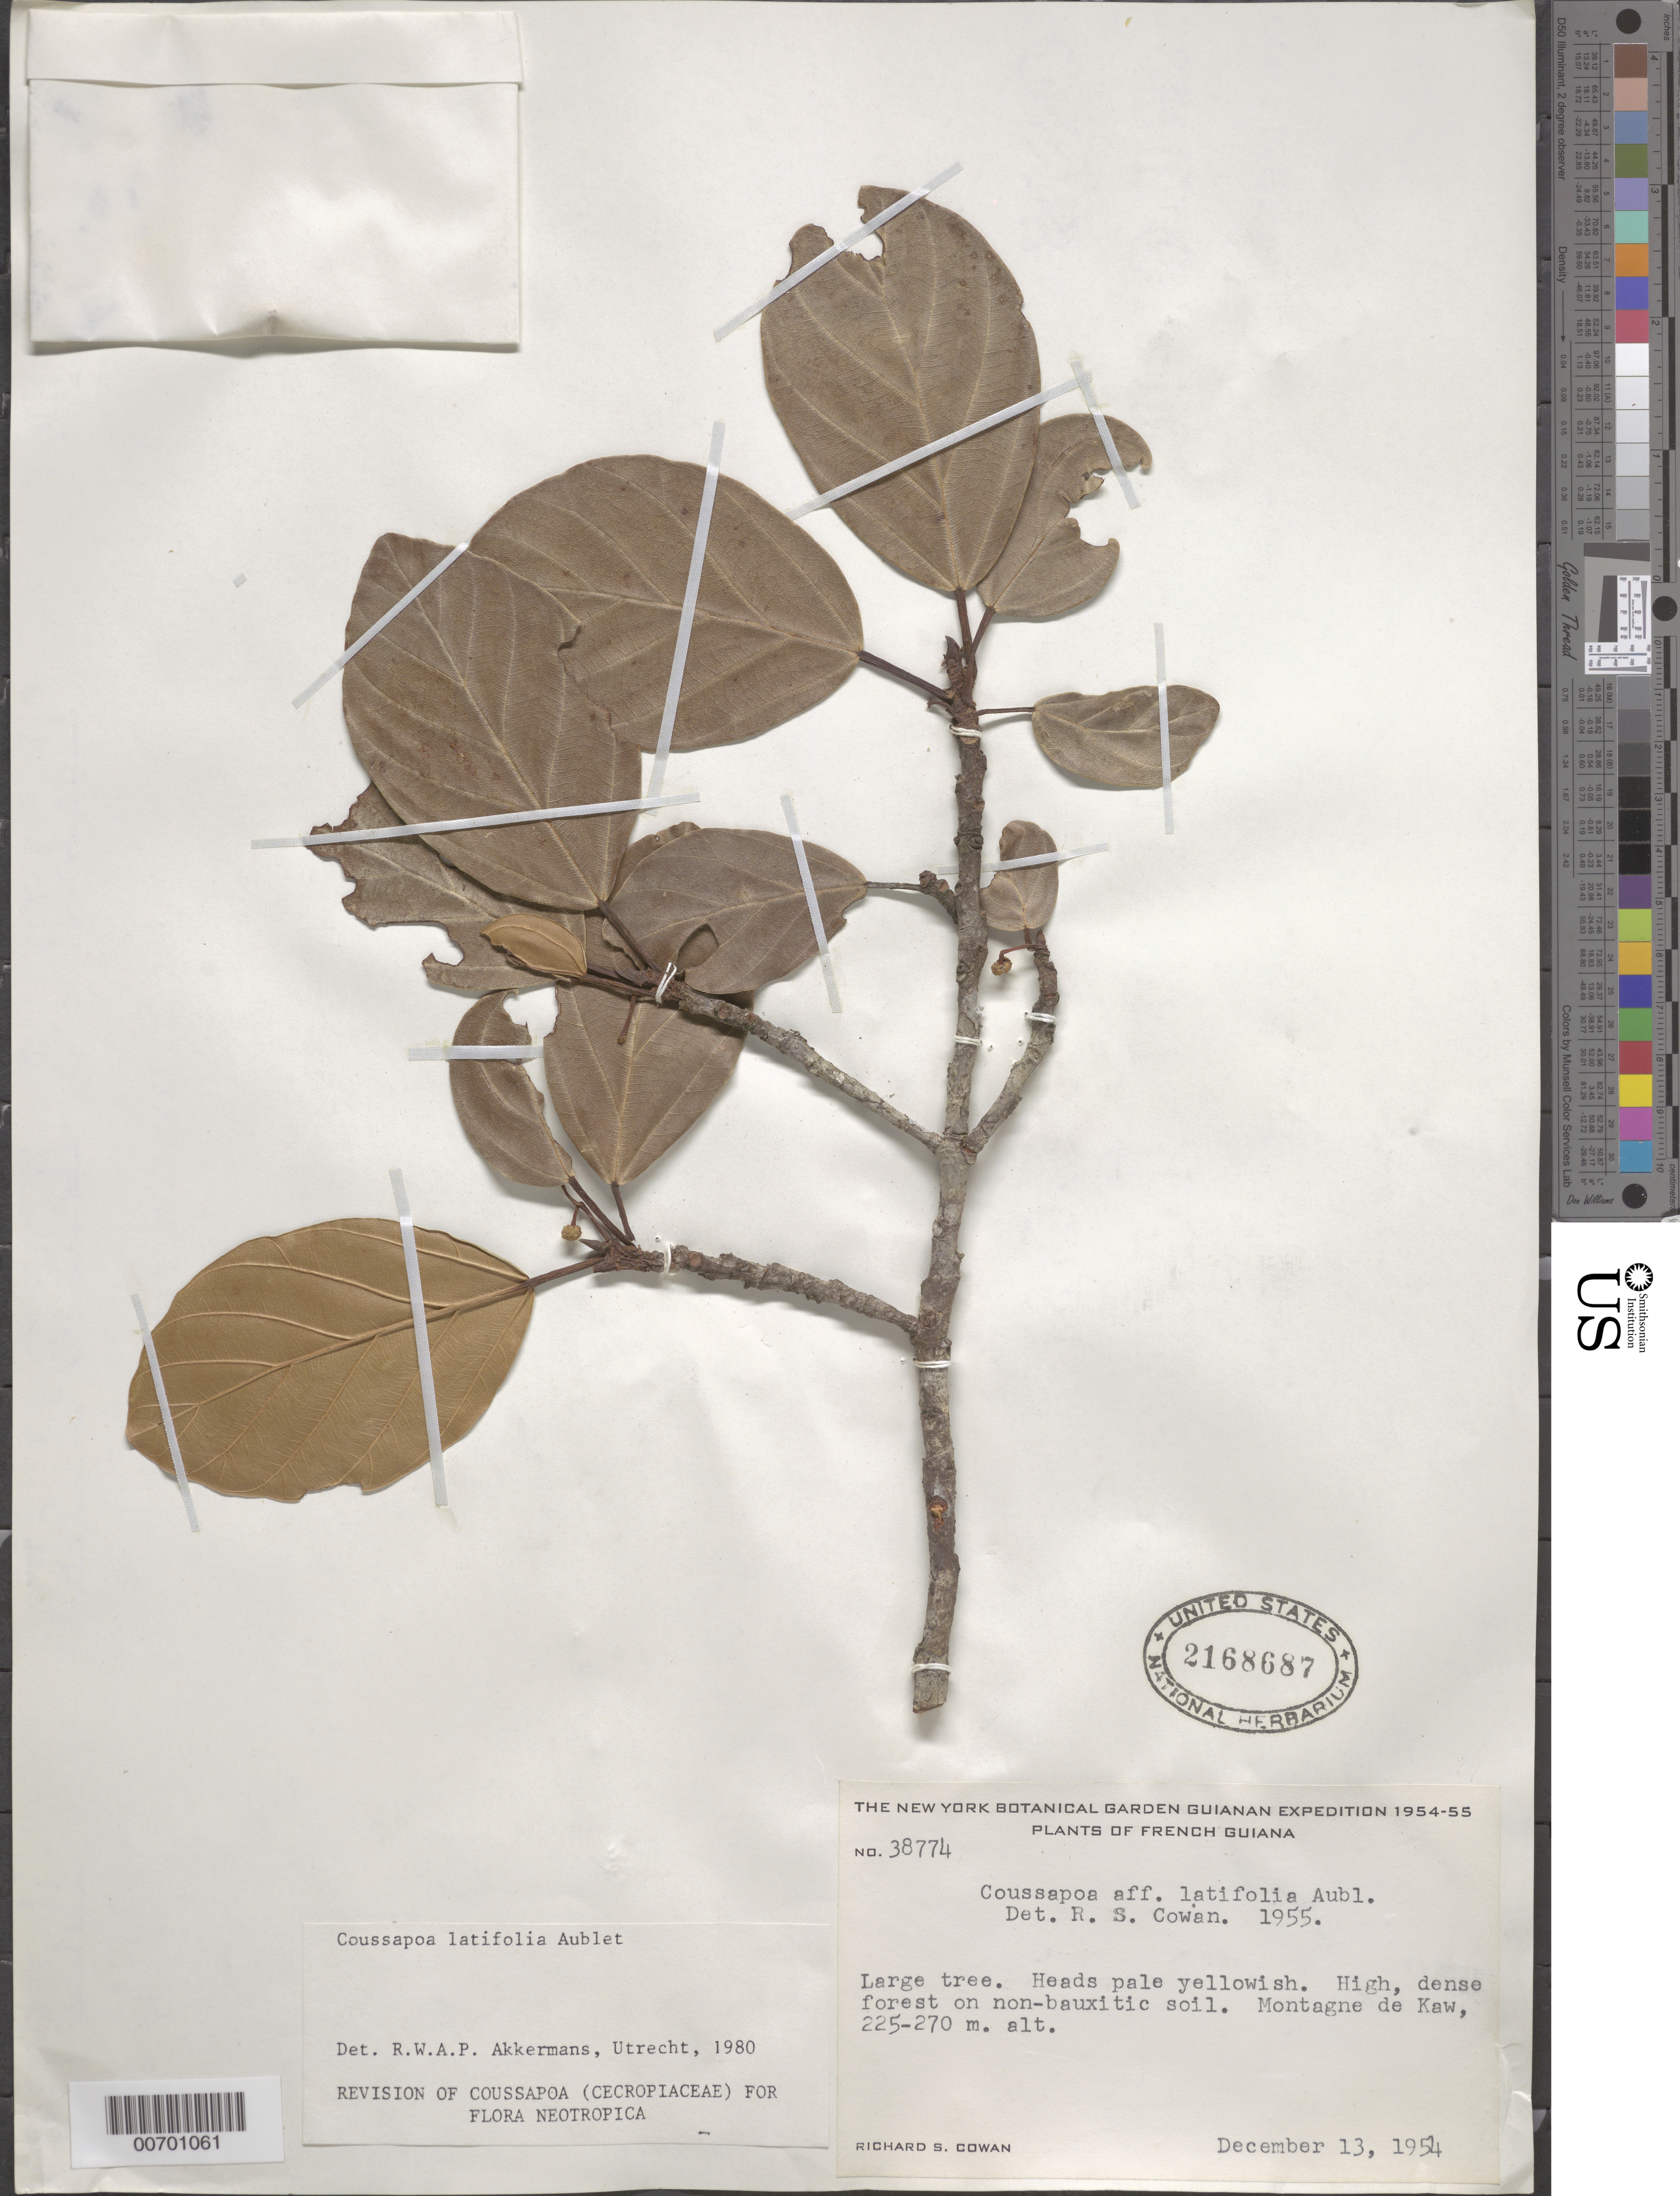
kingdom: Plantae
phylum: Tracheophyta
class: Magnoliopsida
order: Rosales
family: Urticaceae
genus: Coussapoa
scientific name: Coussapoa latifolia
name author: Aubl.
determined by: Akkermans, R. W. A. P.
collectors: R. S. Cowan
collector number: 38774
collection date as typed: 13-Dec-54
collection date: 1954-12-13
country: French Guiana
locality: Montagne de Kaw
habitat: High, dense forest on non-bauxite soil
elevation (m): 225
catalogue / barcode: US 2168687